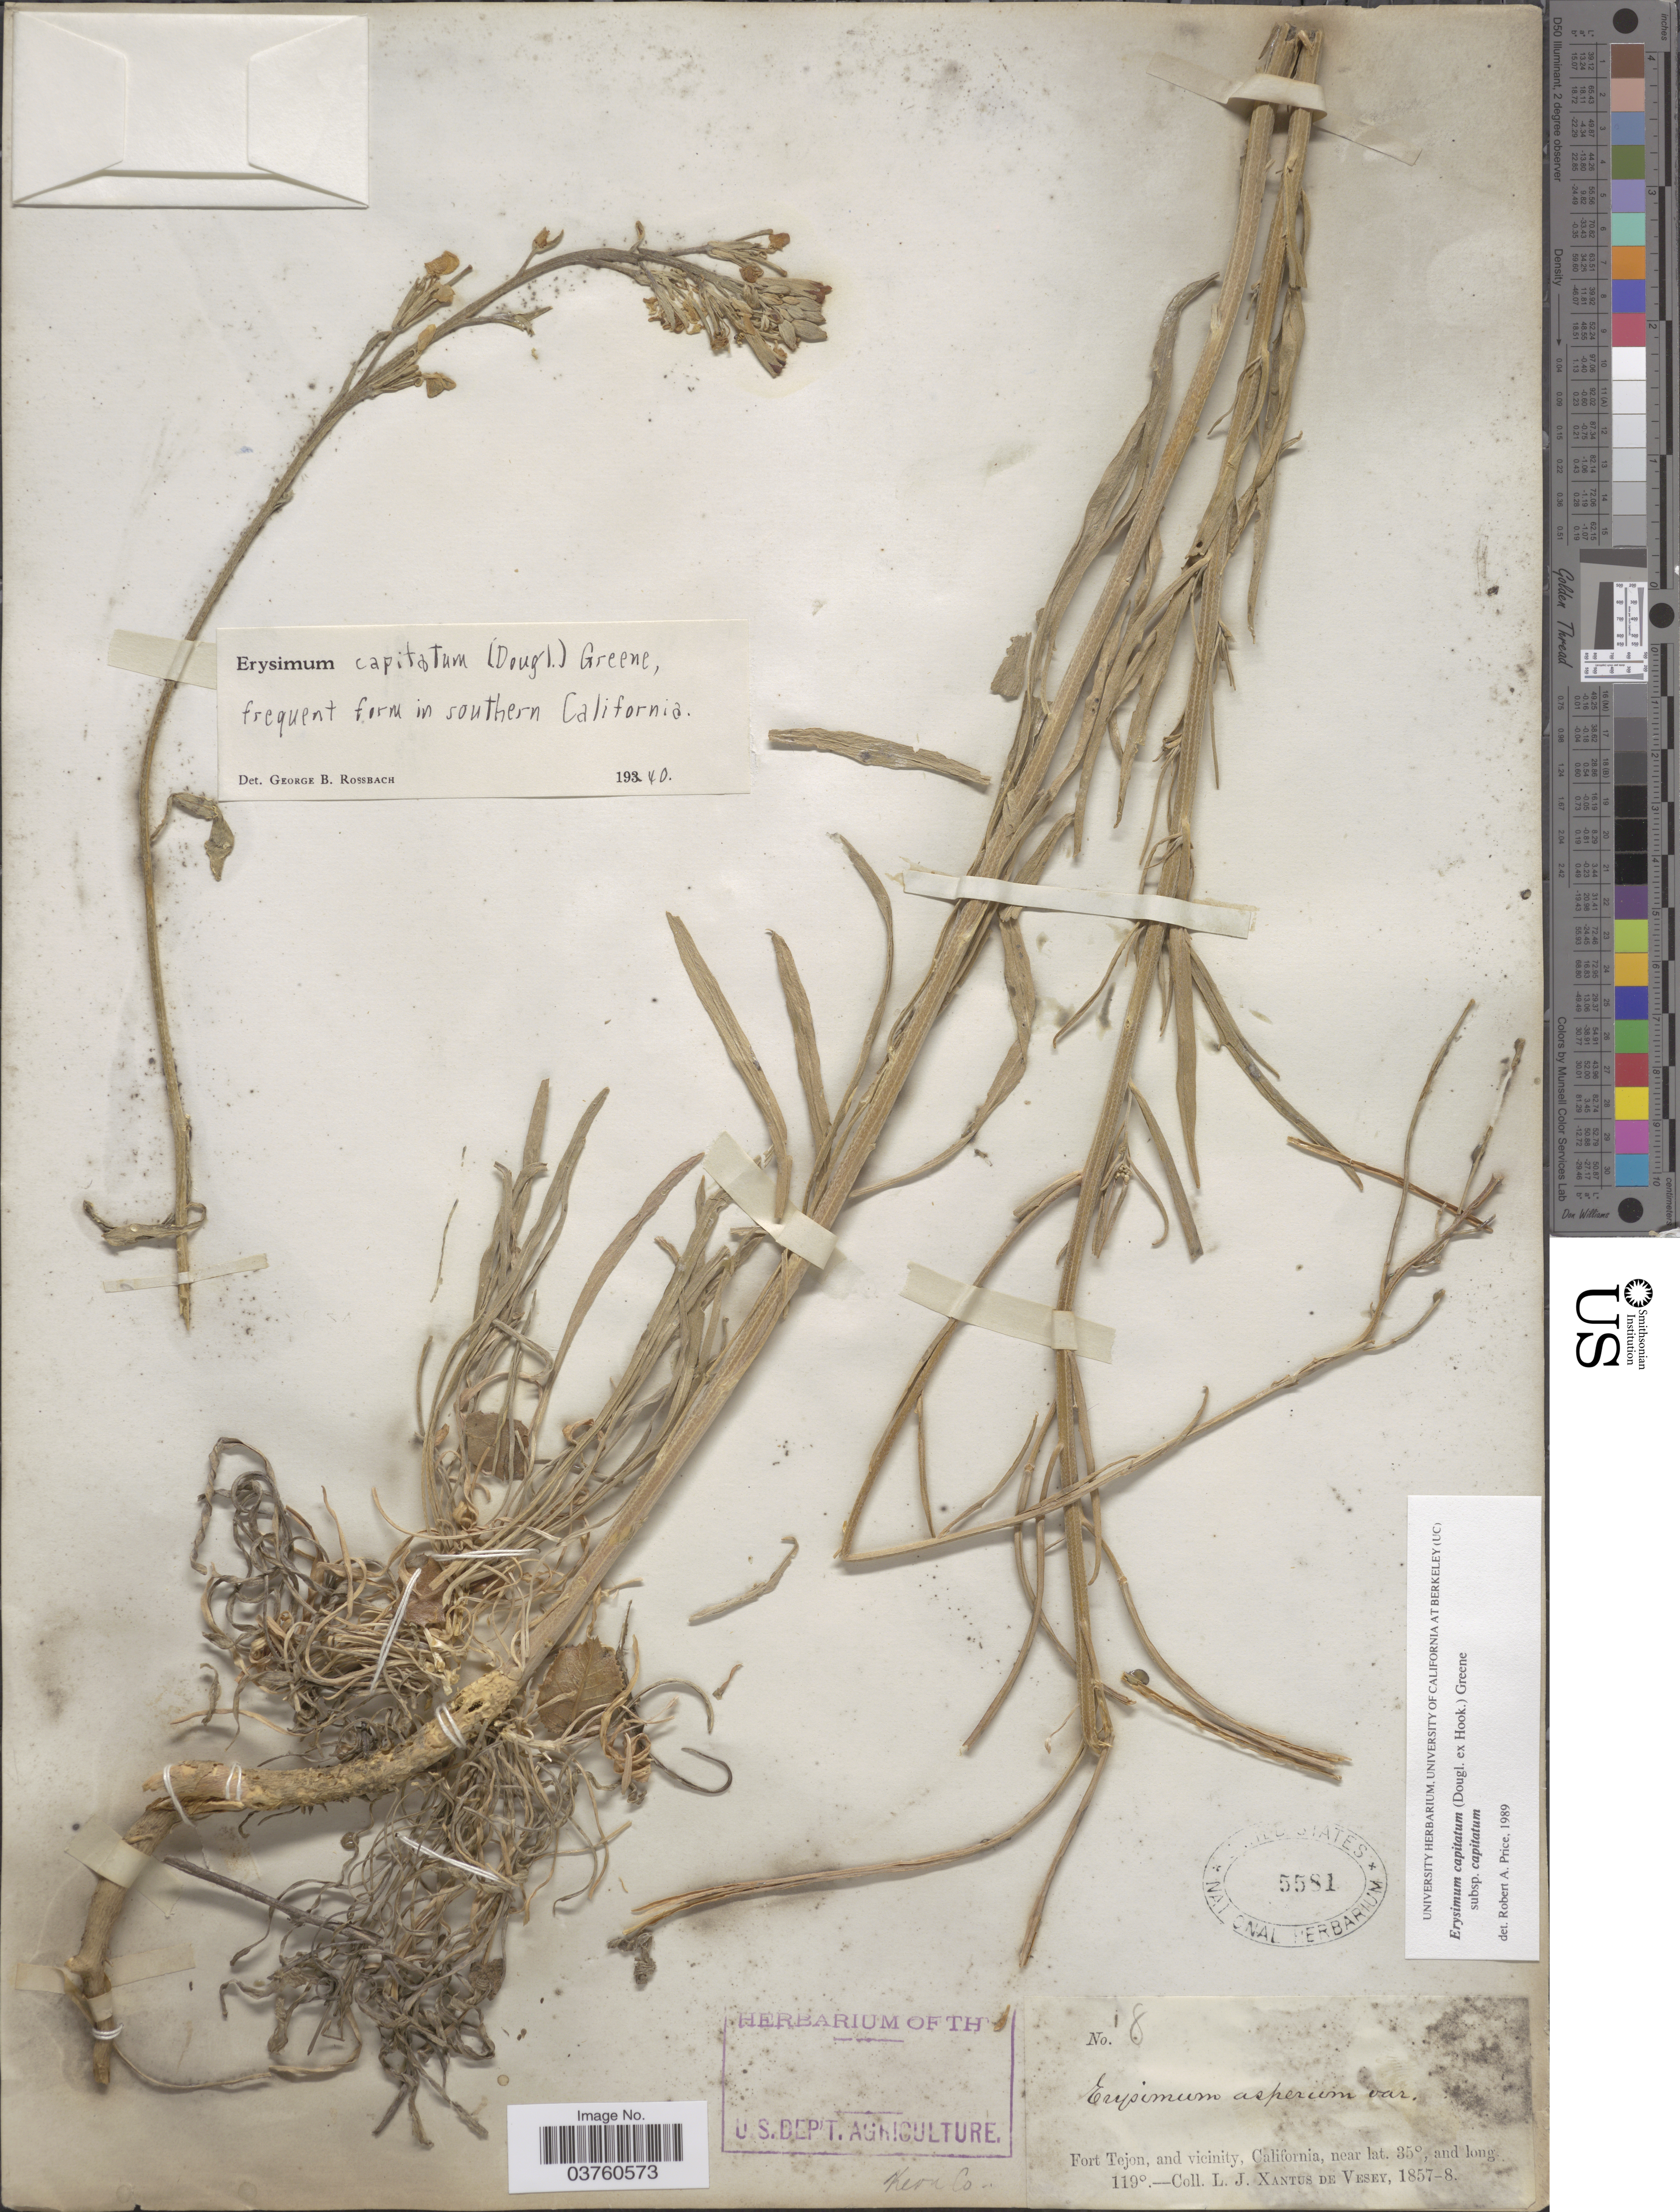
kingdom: Plantae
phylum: Tracheophyta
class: Magnoliopsida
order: Brassicales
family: Brassicaceae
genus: Erysimum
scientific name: Erysimum capitatum subsp. capitatum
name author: (Douglas ex Hook.) Greene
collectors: L. Xantus de Vesey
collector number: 18*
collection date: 1857/1858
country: United States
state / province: California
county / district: Kern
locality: Fort Tejon, and vicinity.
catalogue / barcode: US 5581